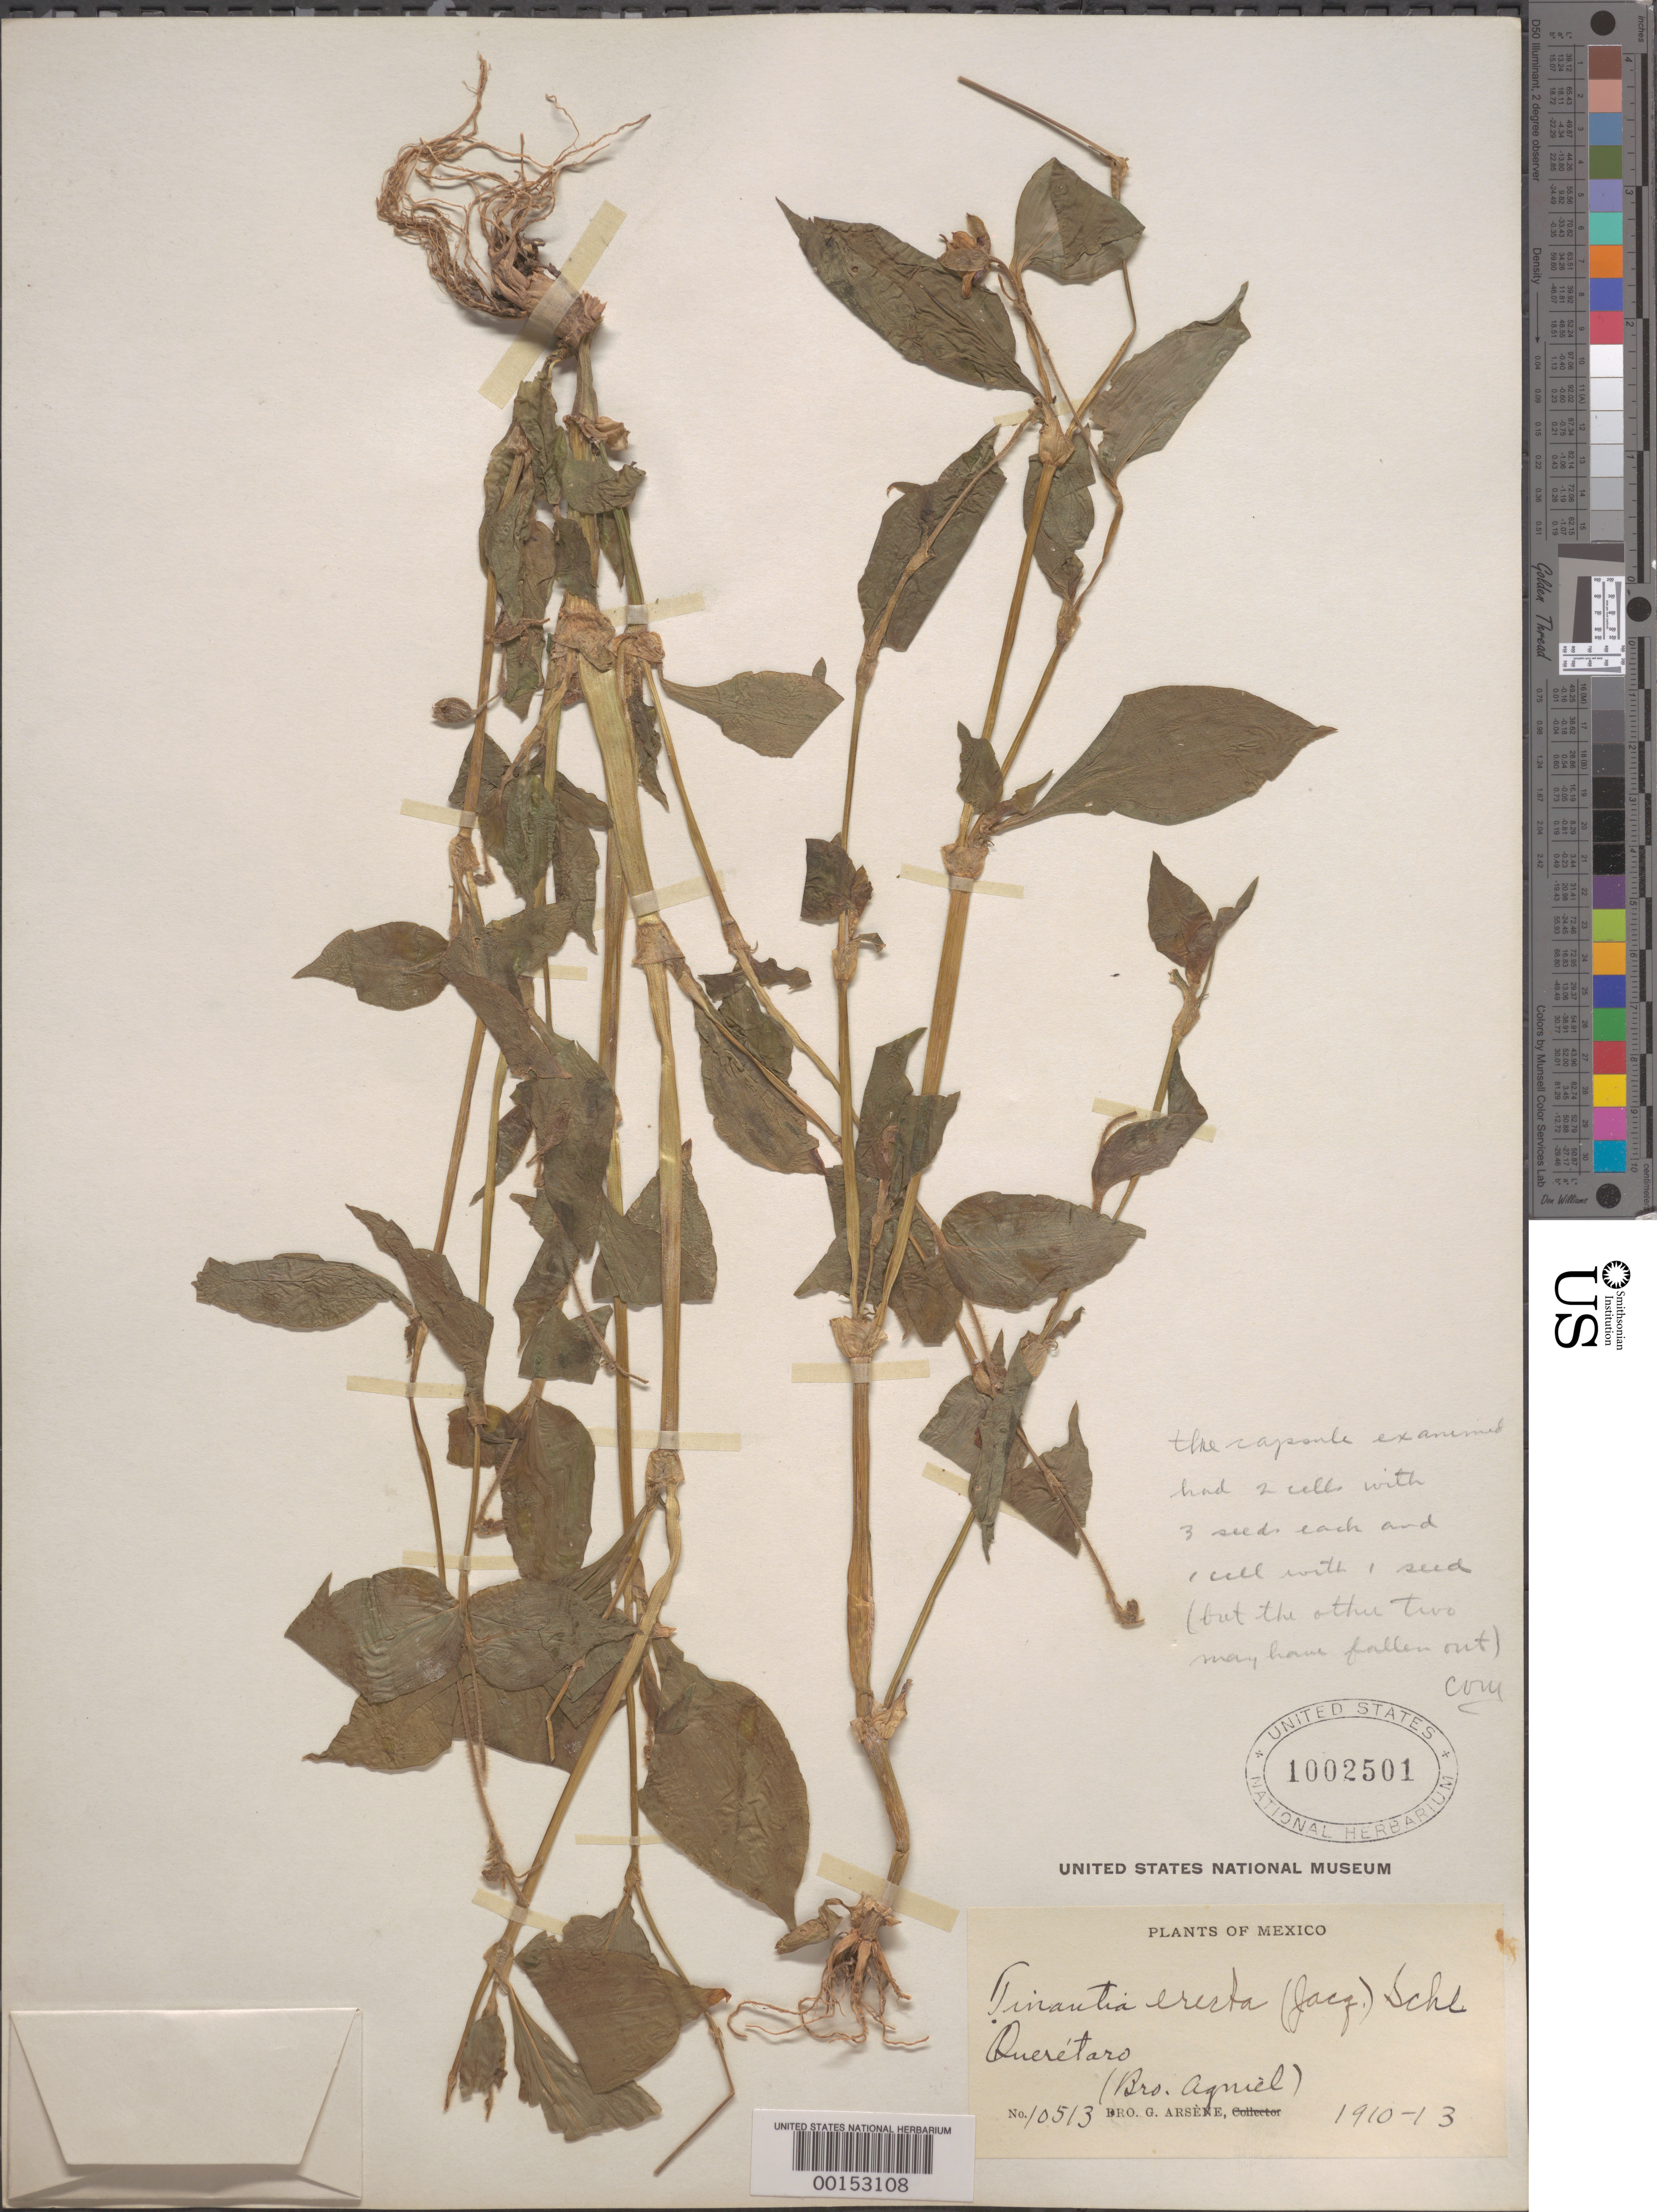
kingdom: Plantae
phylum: Tracheophyta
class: Liliopsida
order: Commelinales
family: Commelinaceae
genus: Tinantia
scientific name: Tinantia erecta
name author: (Jacq.) Fenzl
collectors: Bro. Agniel & Bro. G. Arsène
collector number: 10513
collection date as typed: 1910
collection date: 1910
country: Mexico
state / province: Querétaro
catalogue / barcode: US 1002501